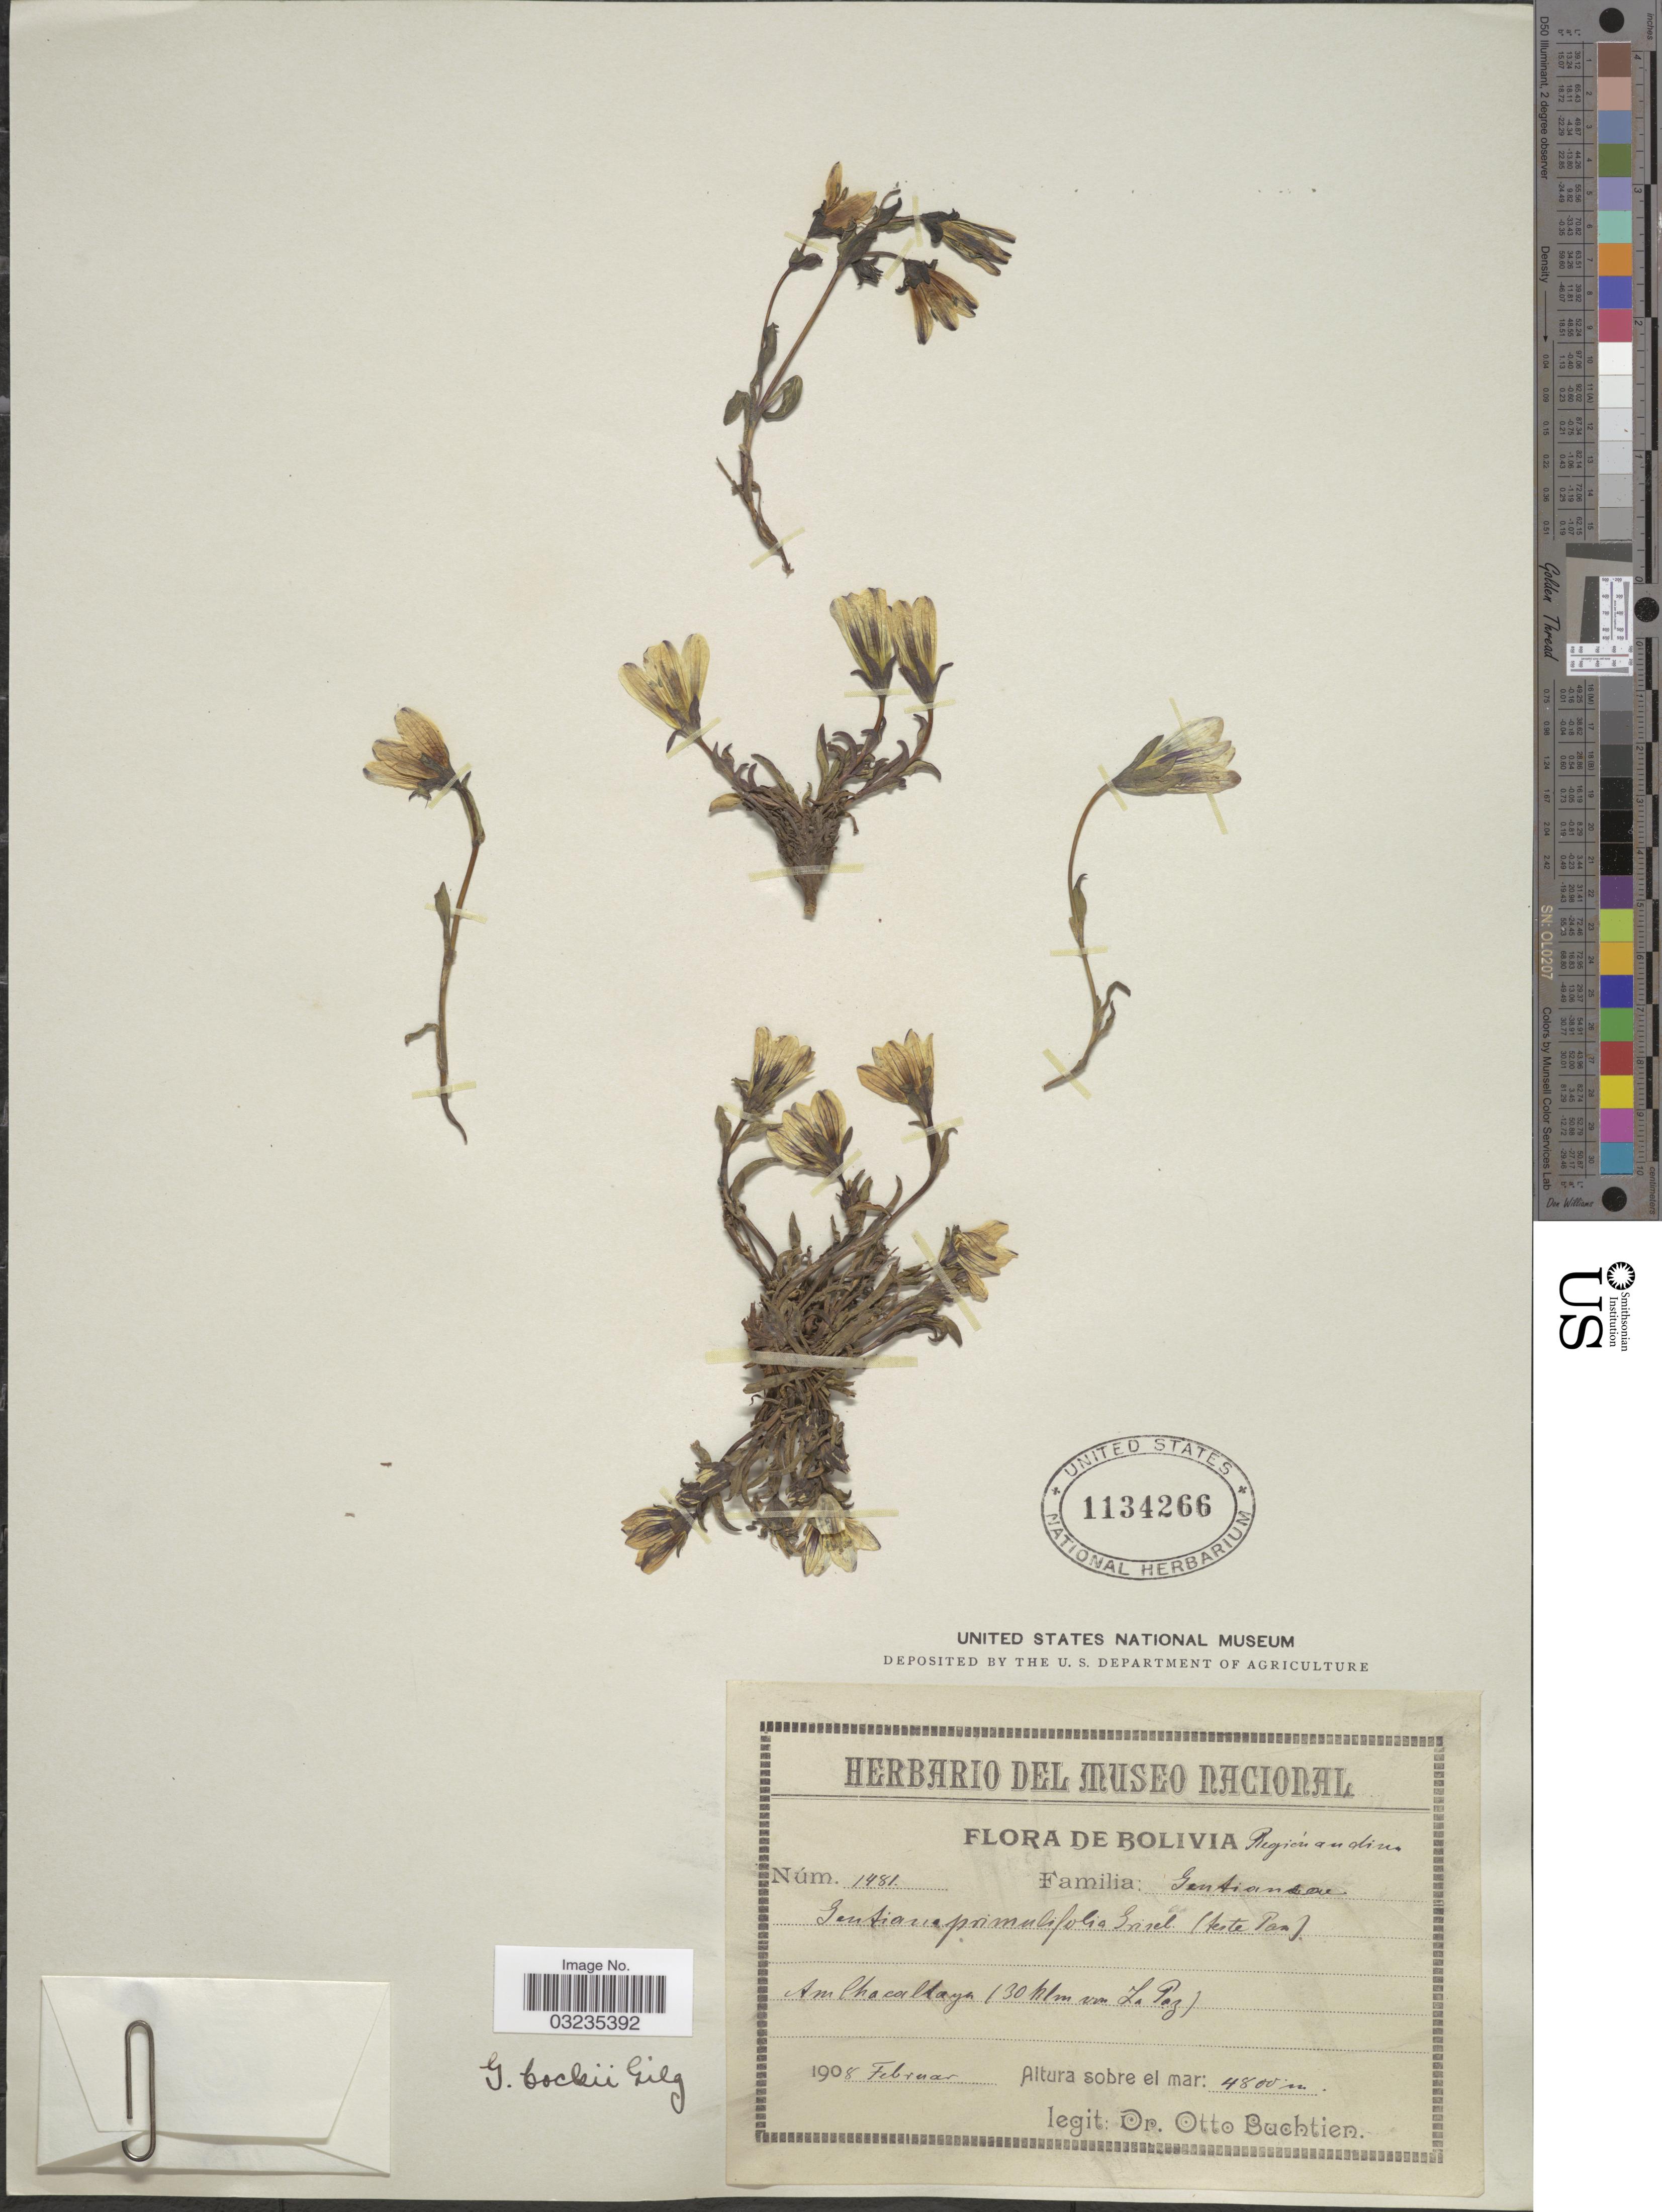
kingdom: Plantae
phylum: Tracheophyta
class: Magnoliopsida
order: Gentianales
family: Gentianaceae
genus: Gentiana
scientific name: Gentiana bockii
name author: Gilg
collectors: O. Buchtien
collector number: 1481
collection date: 1908-02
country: Bolivia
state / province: La Paz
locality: Región andina. Am Chacaltaya (30 klm von La Paz).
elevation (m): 4800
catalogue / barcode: US 1134266